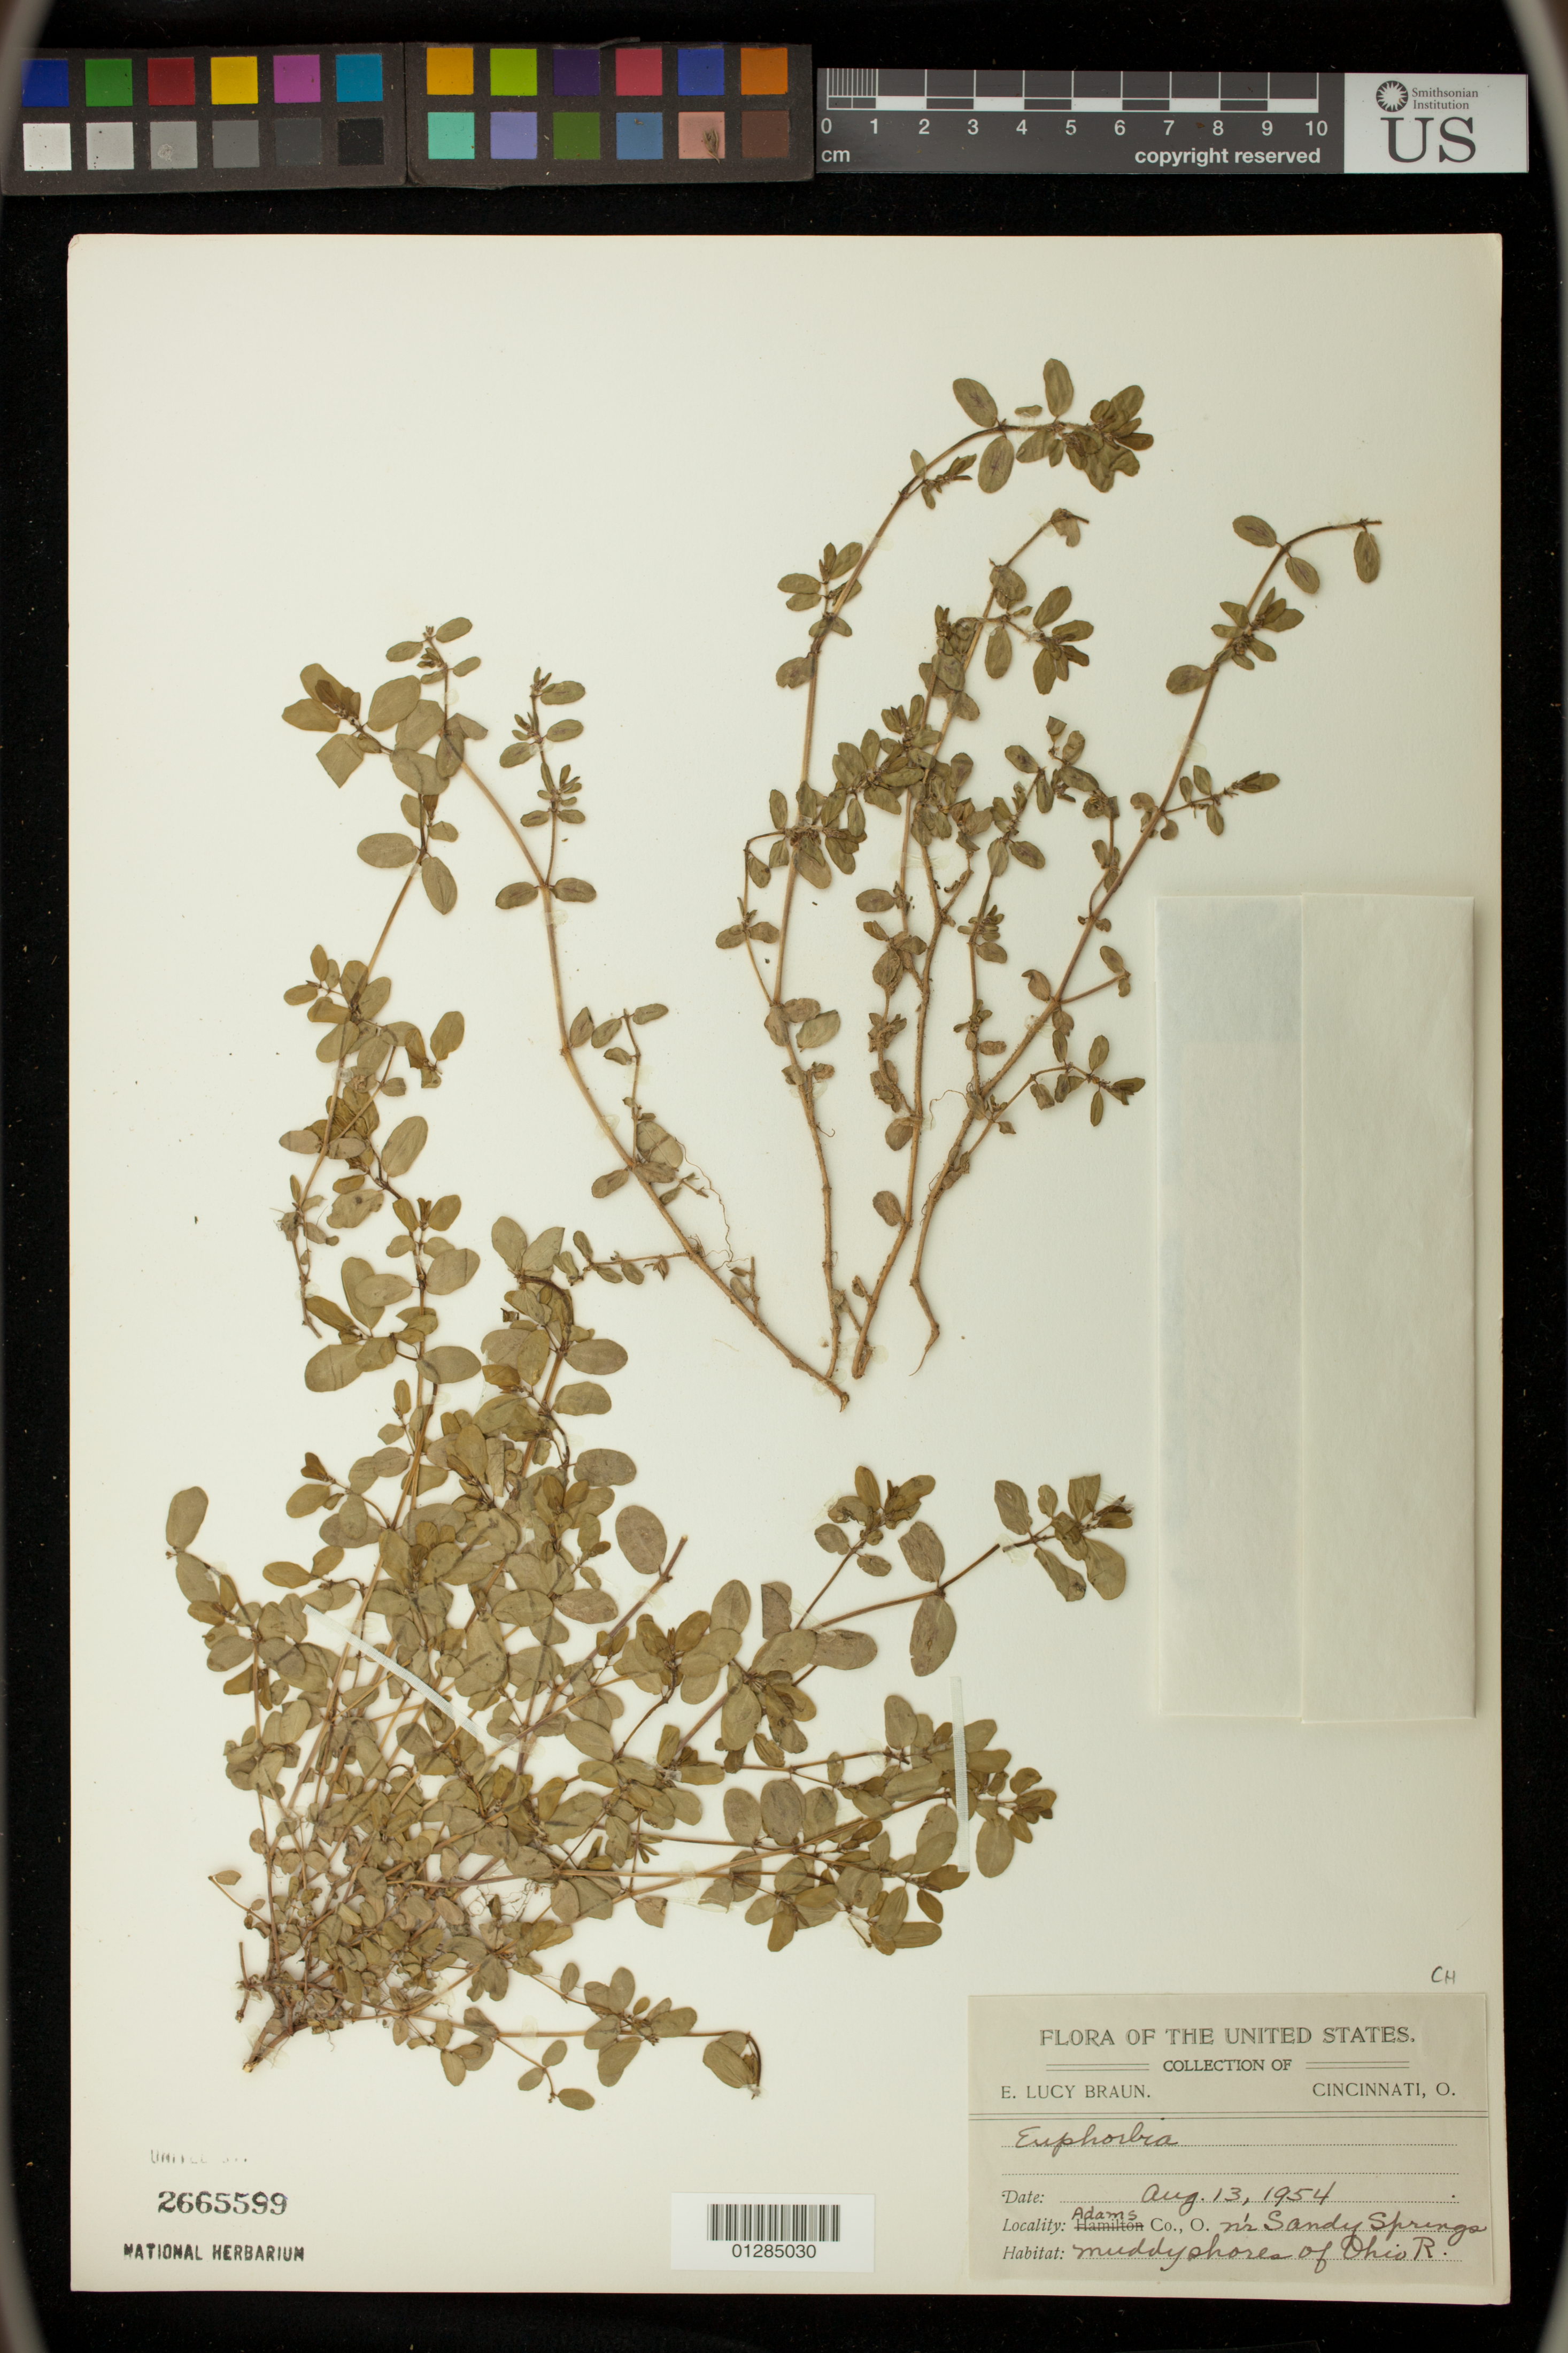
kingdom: Plantae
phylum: Tracheophyta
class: Magnoliopsida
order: Malpighiales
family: Euphorbiaceae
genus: Euphorbia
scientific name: Euphorbia sp.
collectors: E. L. Braun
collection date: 1954-08-13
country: United States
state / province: Ohio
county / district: Adams County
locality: nr Sandy Springs; Ohio River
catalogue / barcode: US 2665599